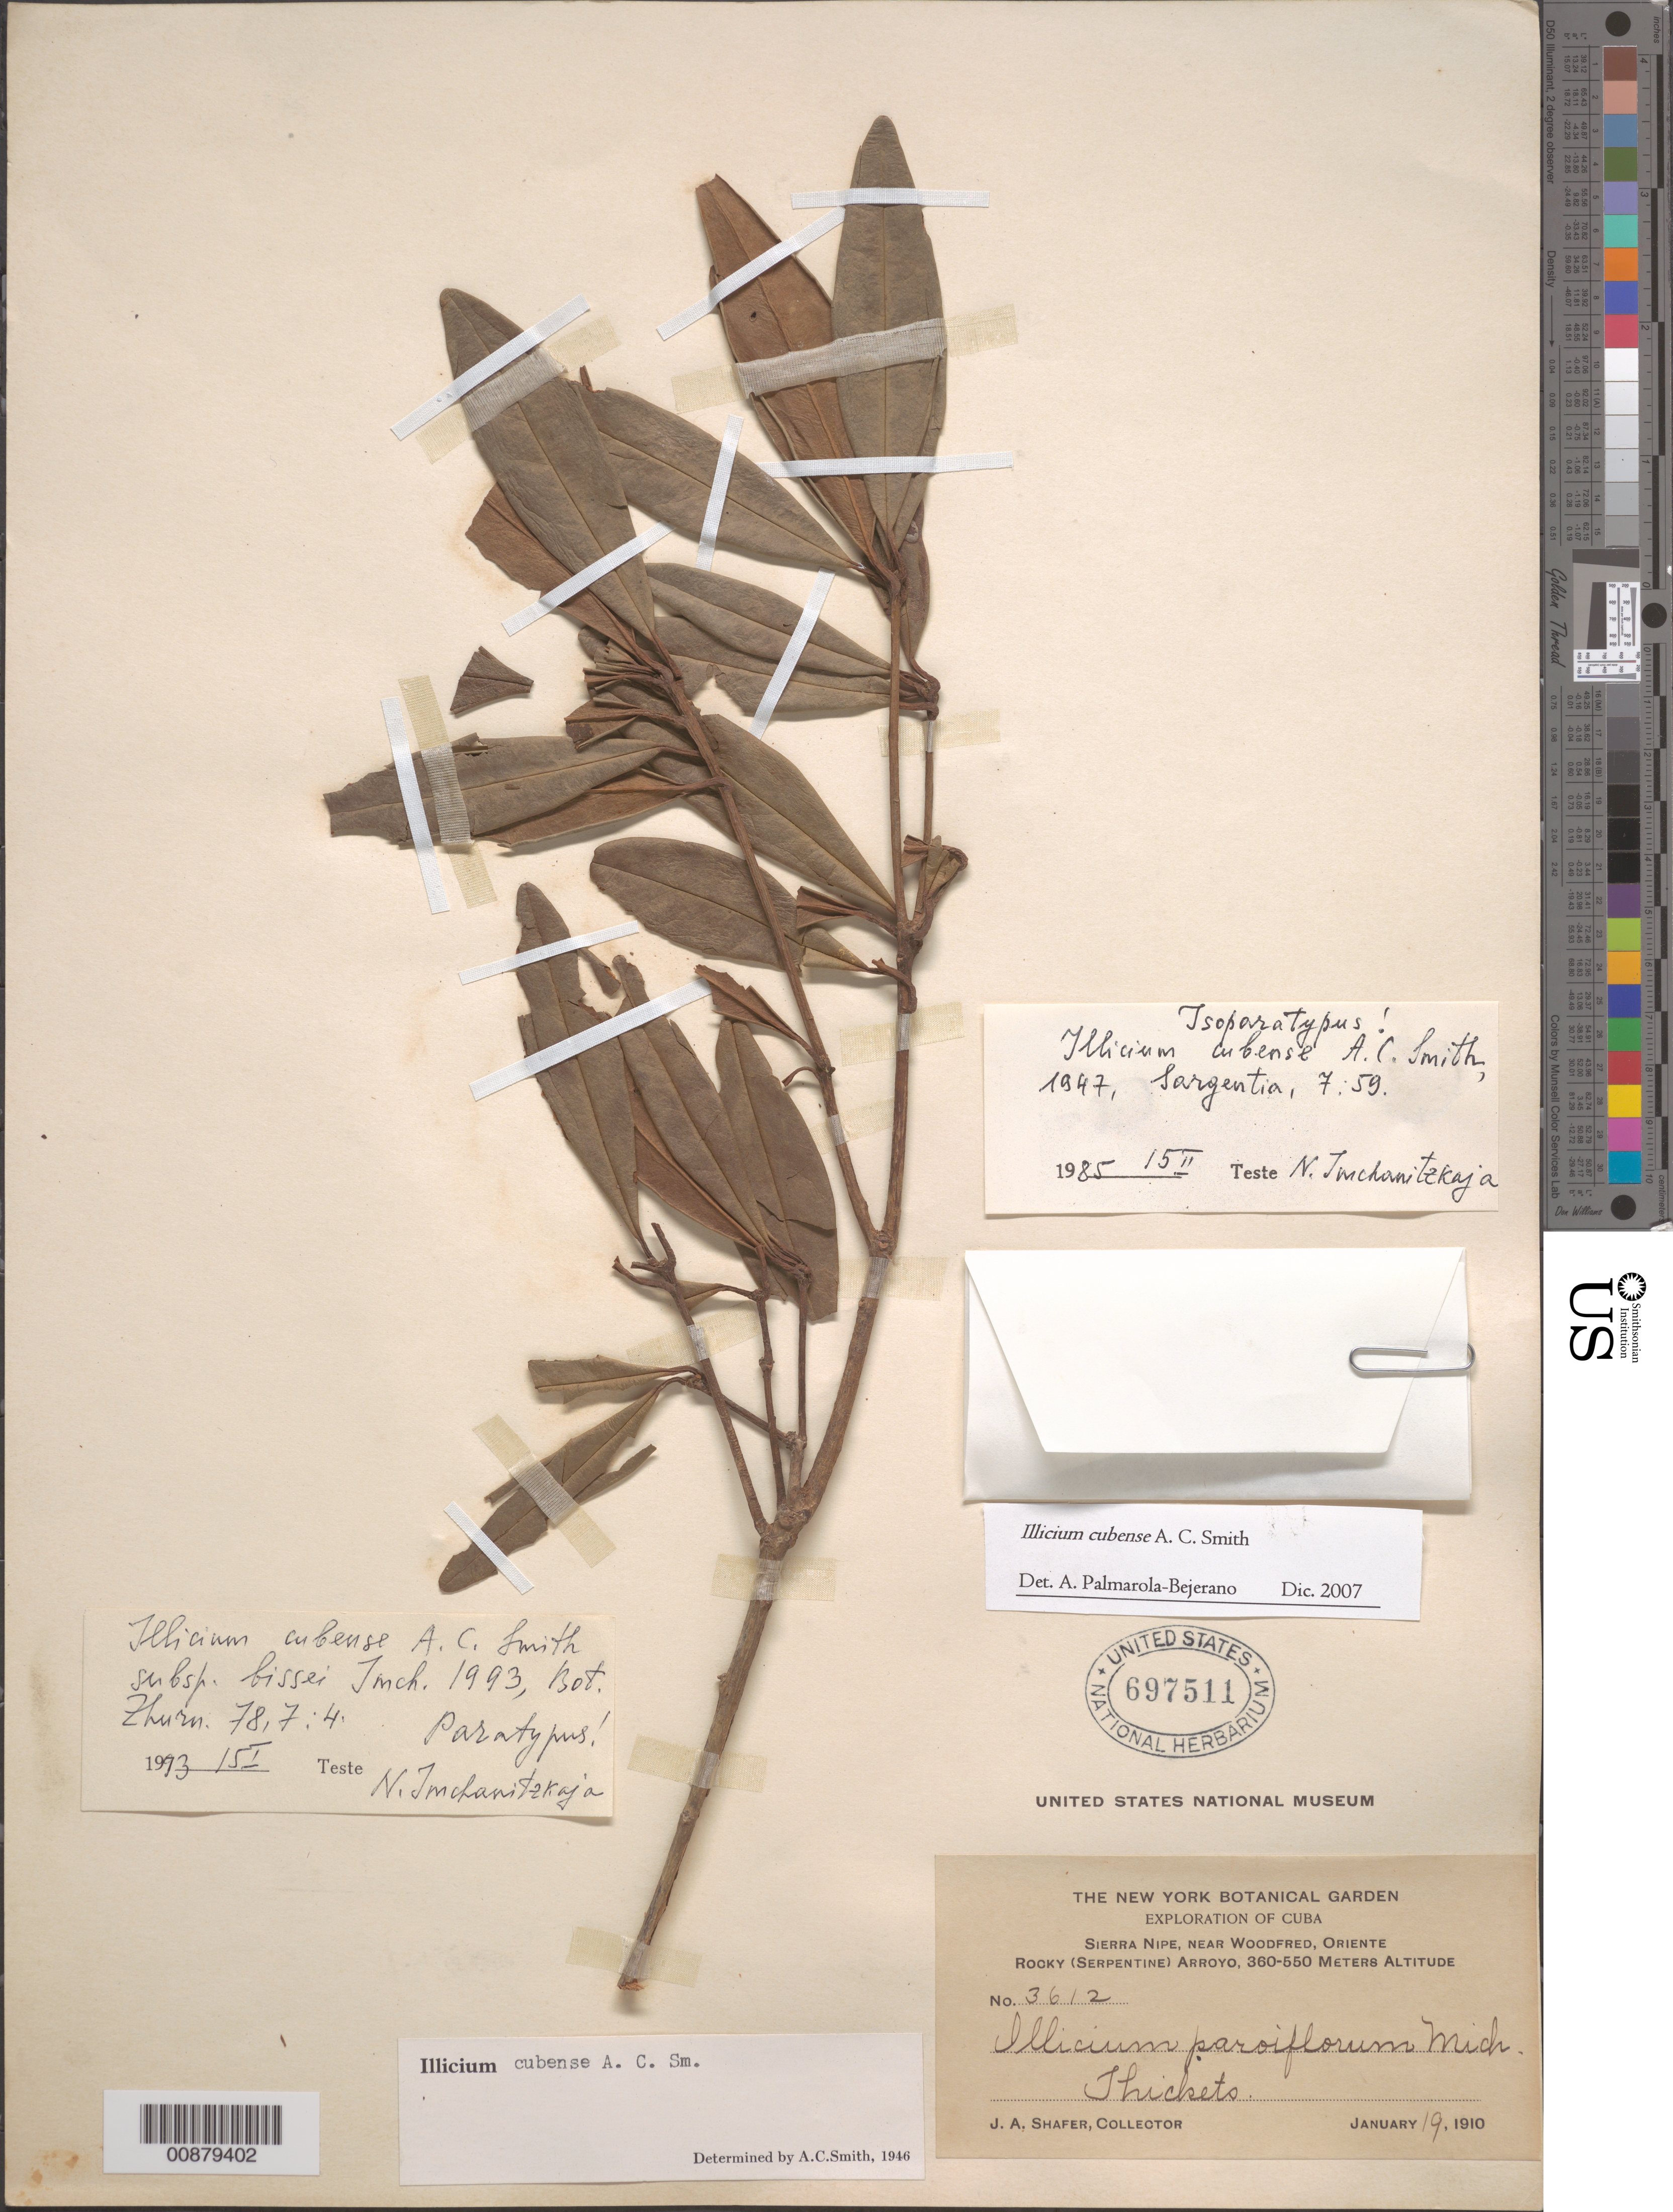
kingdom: Plantae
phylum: Tracheophyta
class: Magnoliopsida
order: Austrobaileyales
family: Schisandraceae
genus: Illicium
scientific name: Illicium cubense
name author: A.C. Sm.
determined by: Palmarola-Bejerano, A.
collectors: J. A. Shafer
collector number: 3612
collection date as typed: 19 Jan 1910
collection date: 1910-01-19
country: Cuba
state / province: Holguín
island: Cuba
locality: Sierra Nipe, near Woodfred [Oriente]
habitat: Thickets; rocky arroyo, serpentine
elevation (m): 360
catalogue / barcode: US 697511